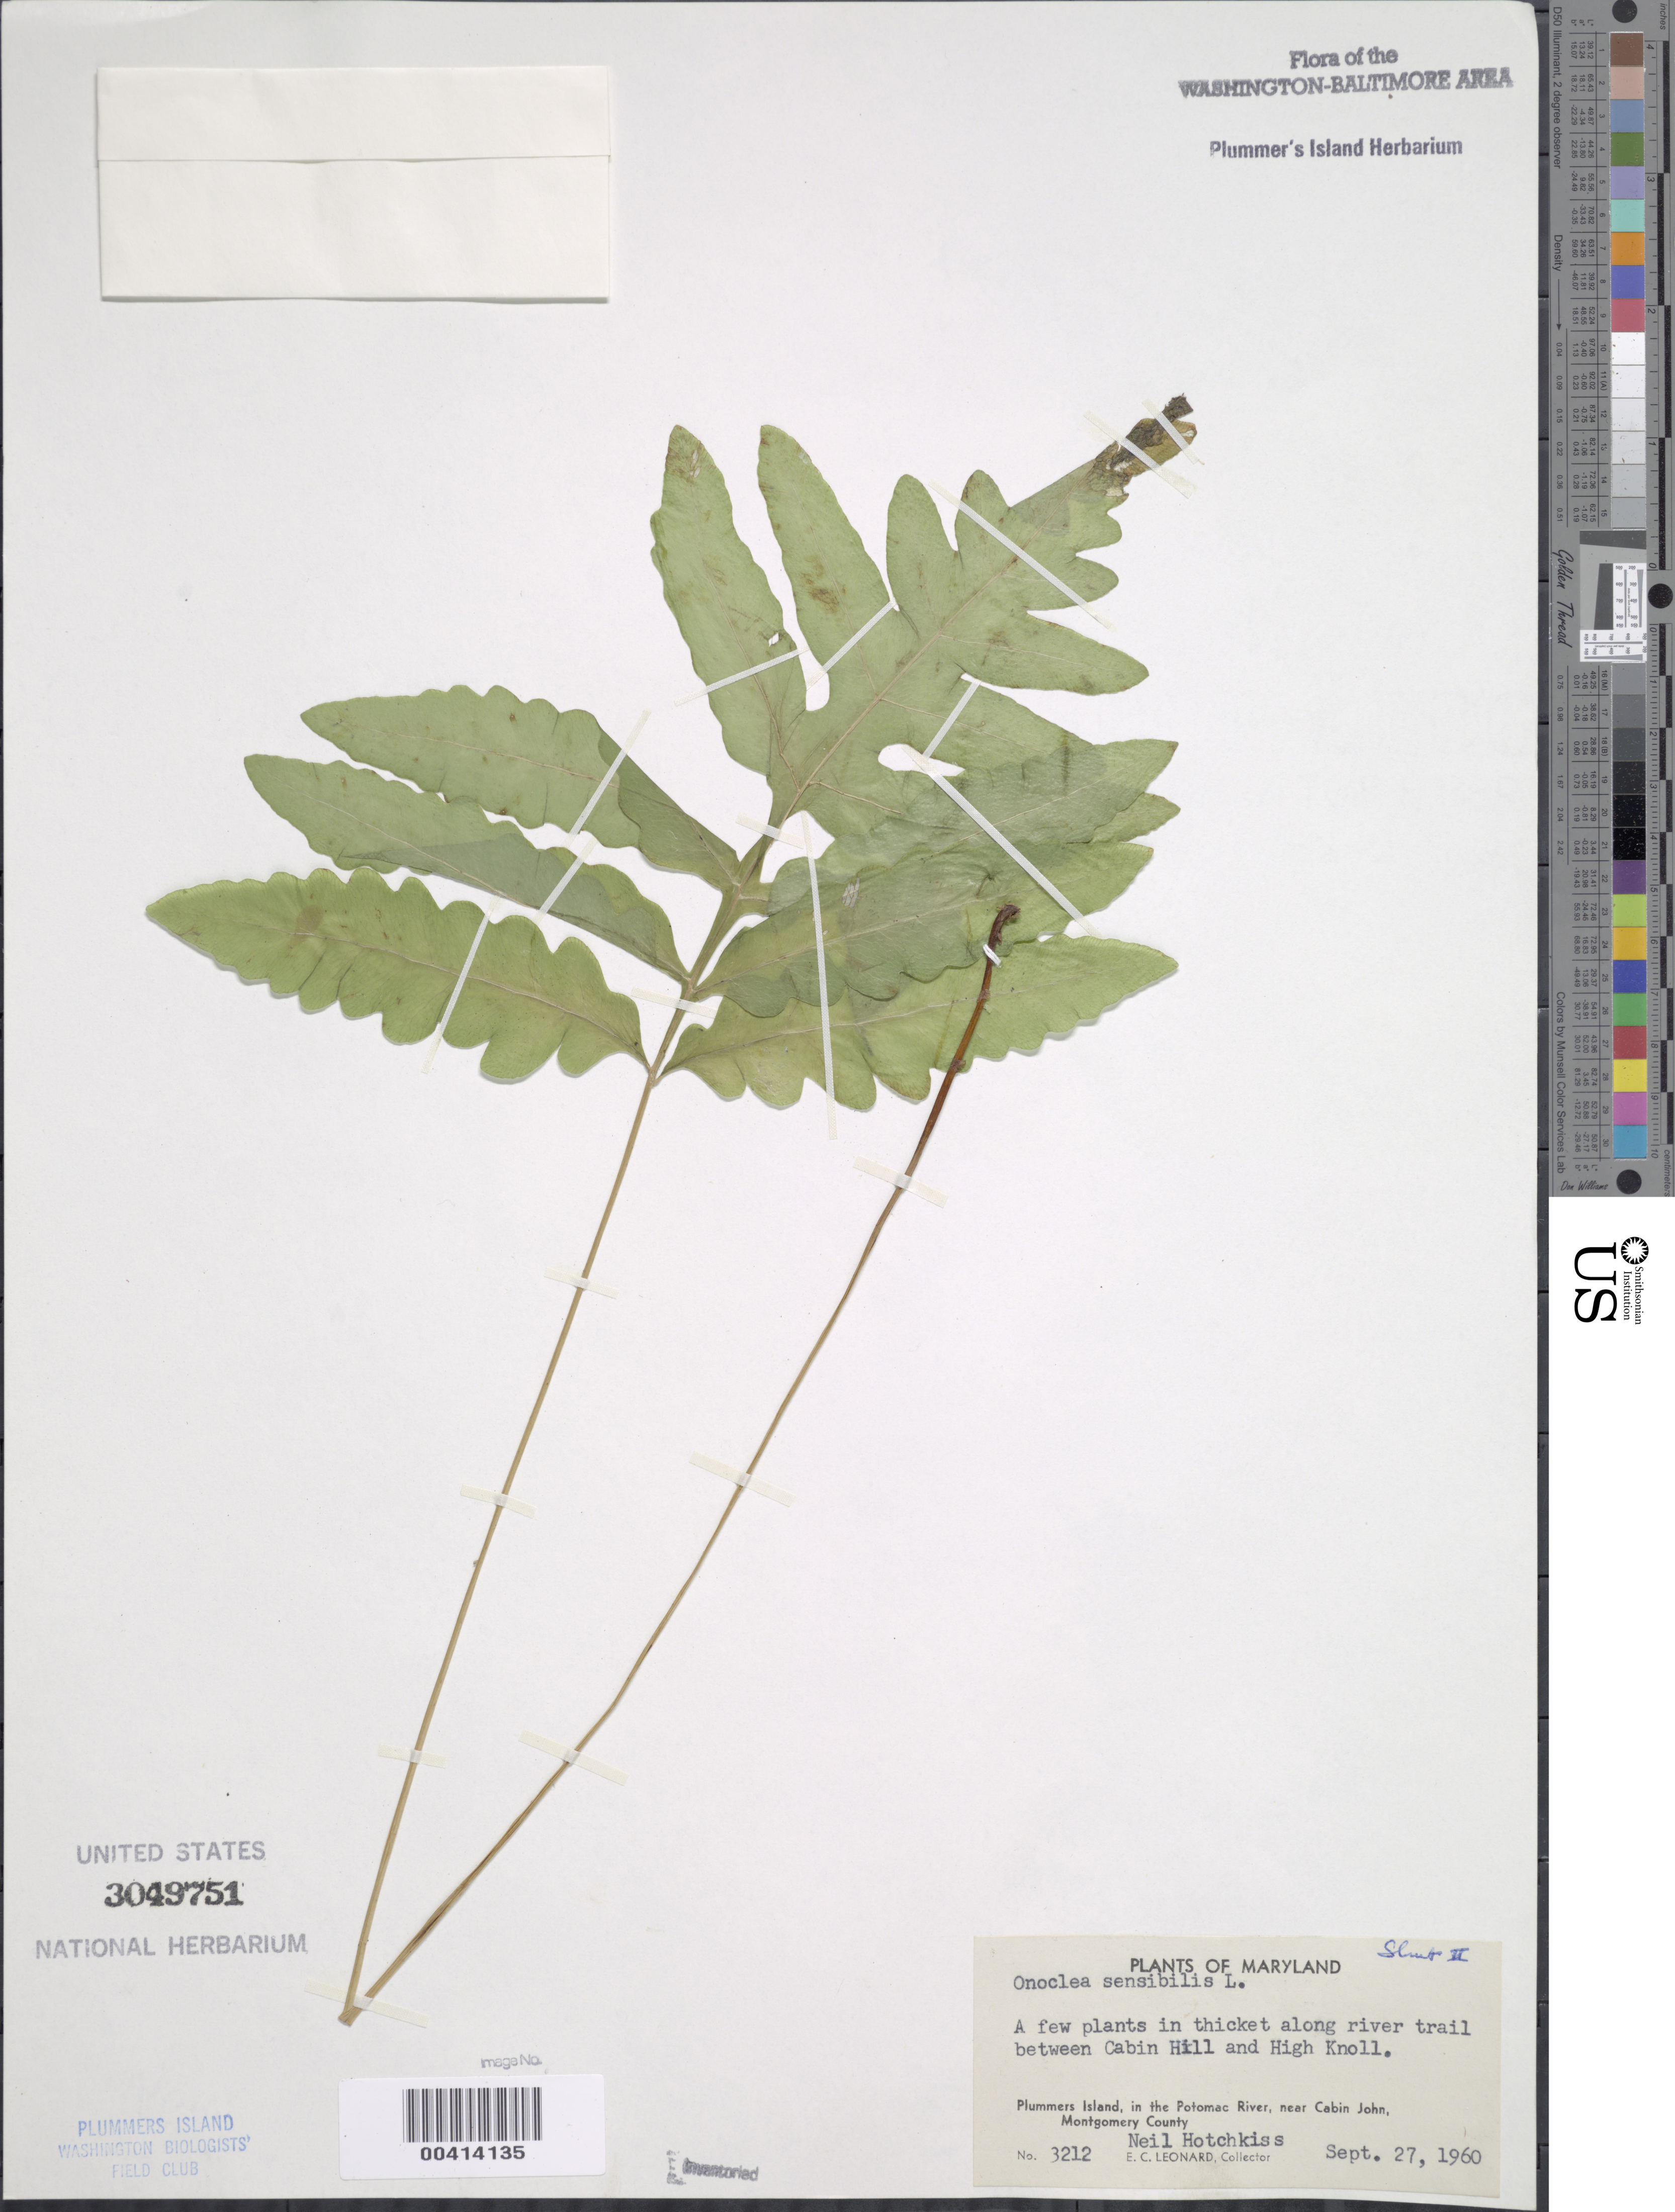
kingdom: Plantae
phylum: Tracheophyta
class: Polypodiopsida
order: Polypodiales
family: Onocleaceae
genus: Onoclea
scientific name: Onoclea sensibilis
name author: L.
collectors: N. Hotchkiss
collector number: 3212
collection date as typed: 27 Sep 1960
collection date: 1960-09-27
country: United States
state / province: Maryland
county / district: Montgomery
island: Plummers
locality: Plummer's Island, along river trail between Cabin Hill and High Knob C. & O. Canal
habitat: In thicket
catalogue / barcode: US 3049751